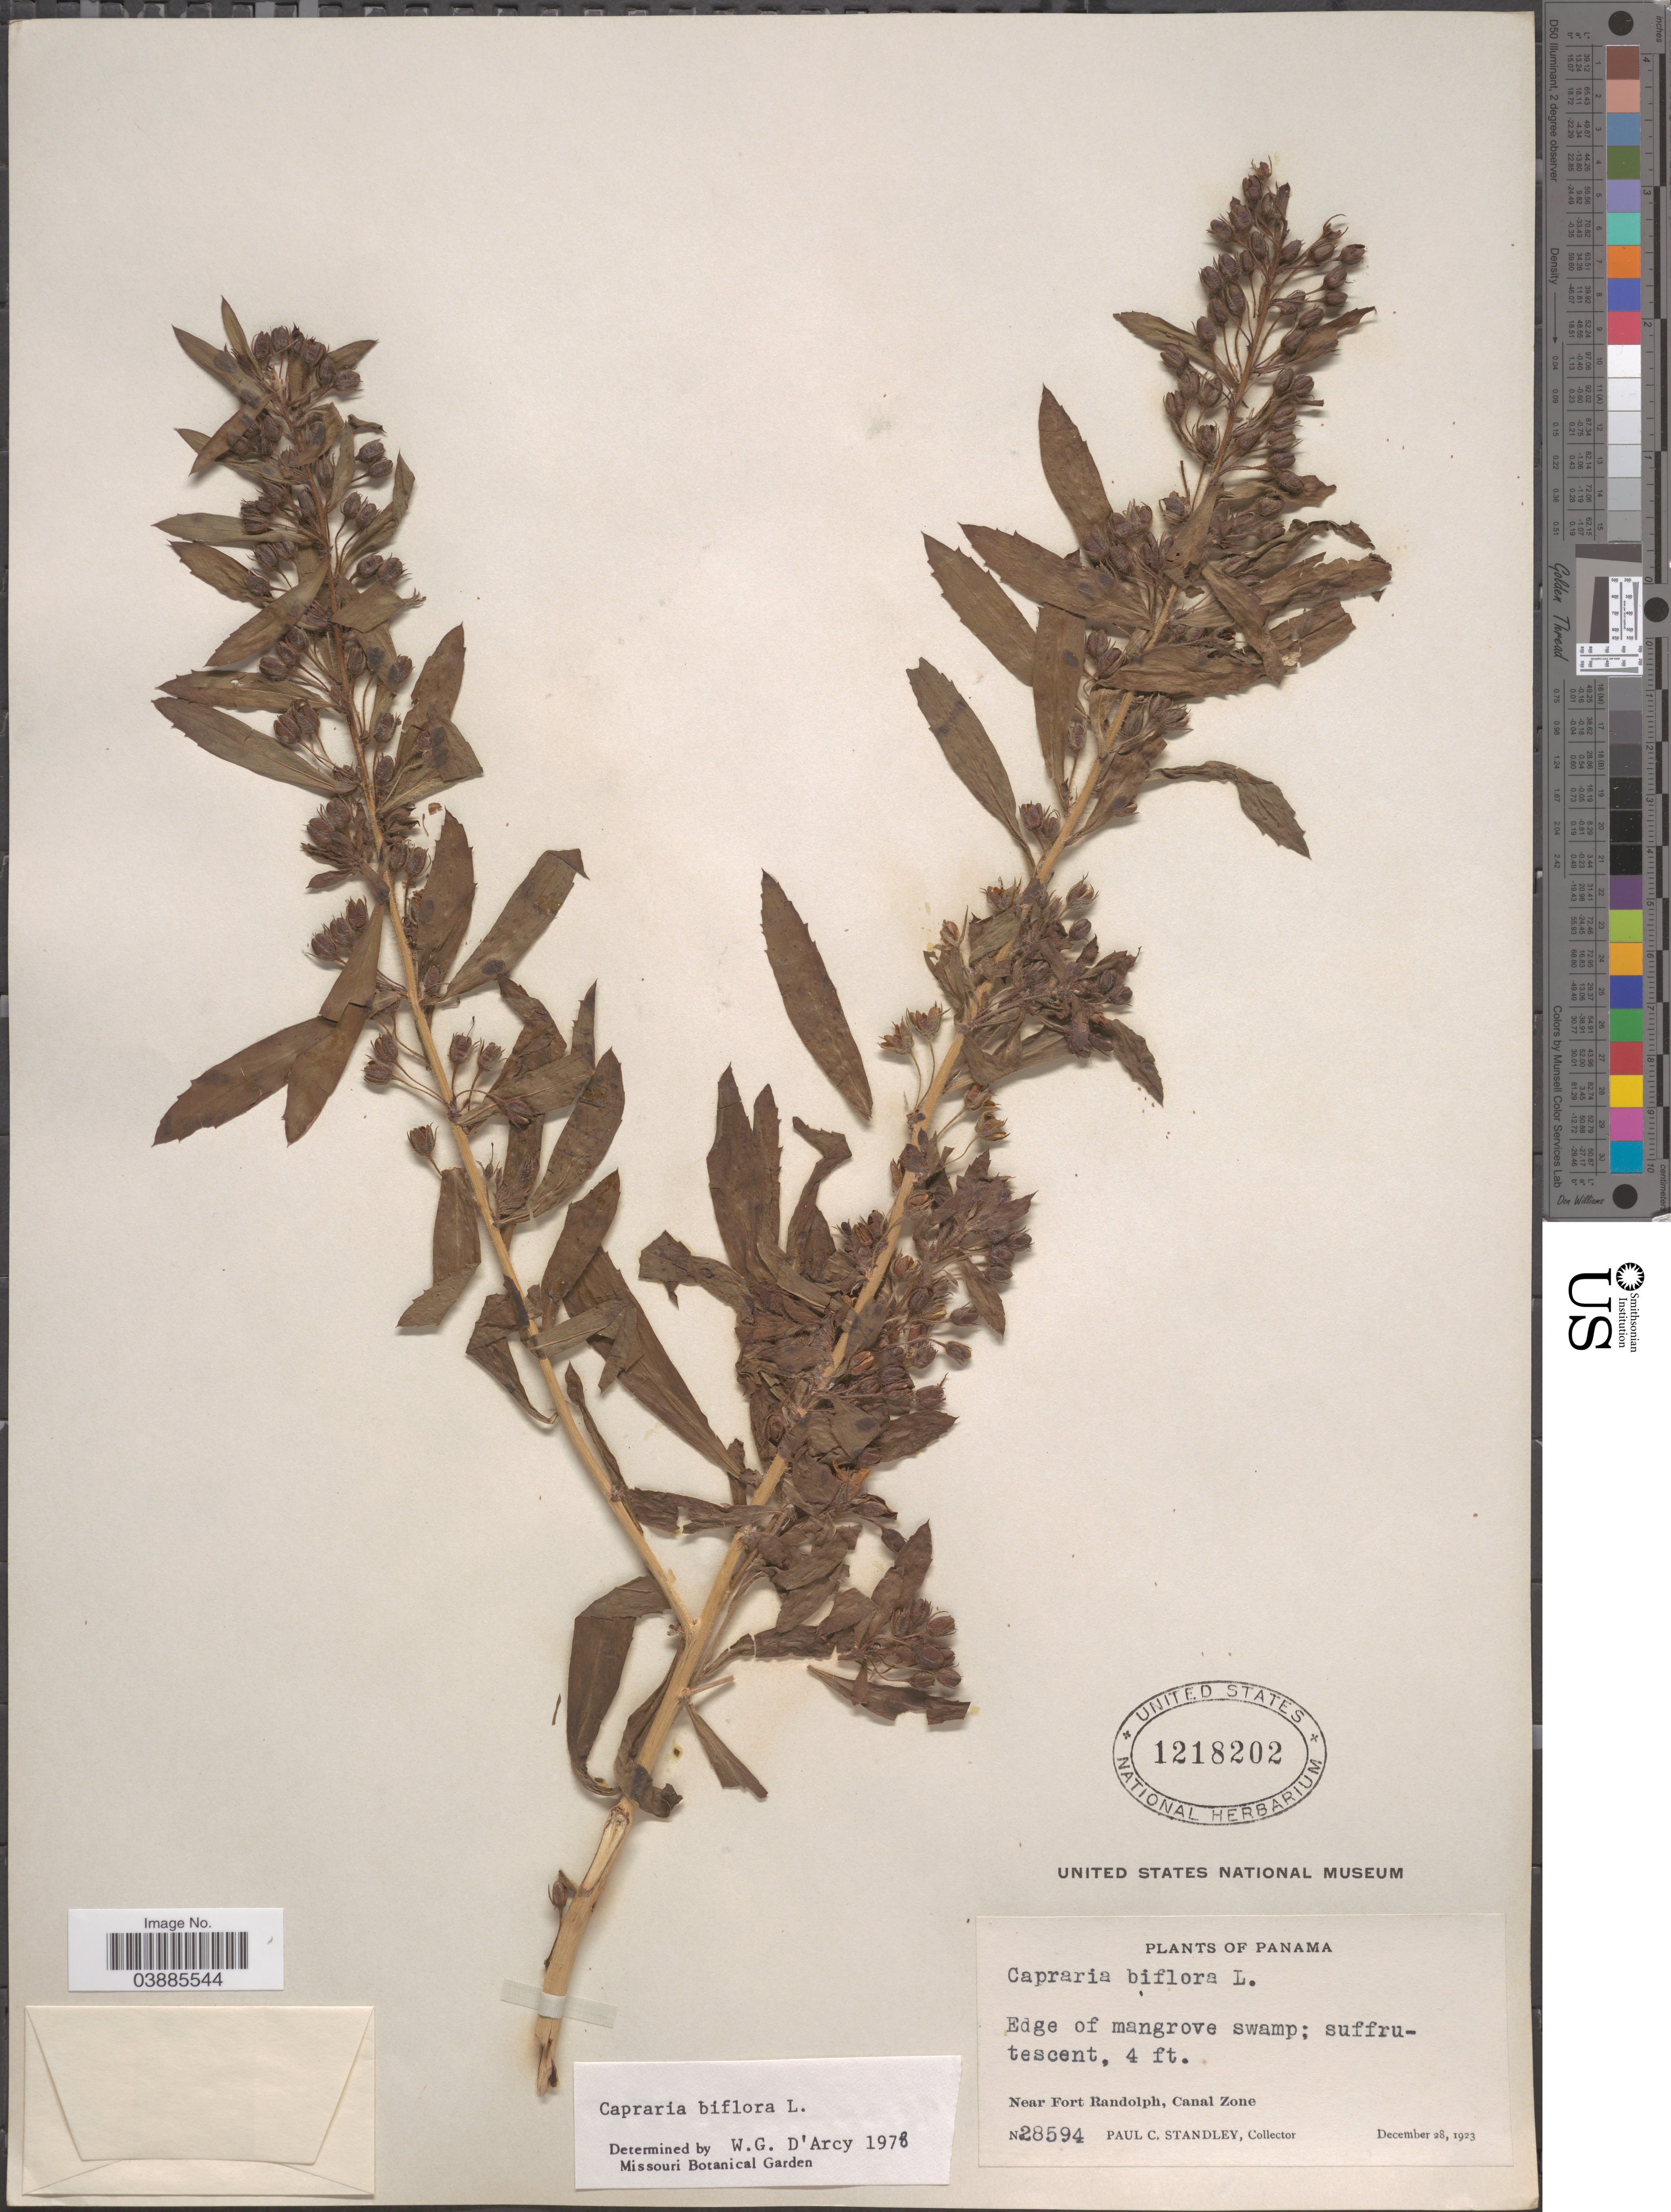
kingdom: Plantae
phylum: Tracheophyta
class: Magnoliopsida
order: Lamiales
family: Scrophulariaceae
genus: Capraria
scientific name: Capraria biflora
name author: L.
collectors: P. C. Standley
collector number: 28594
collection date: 1923-12-28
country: Panama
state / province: Colón / Panamá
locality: Near Fort Randolph, Canal Zone.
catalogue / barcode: US 1218202